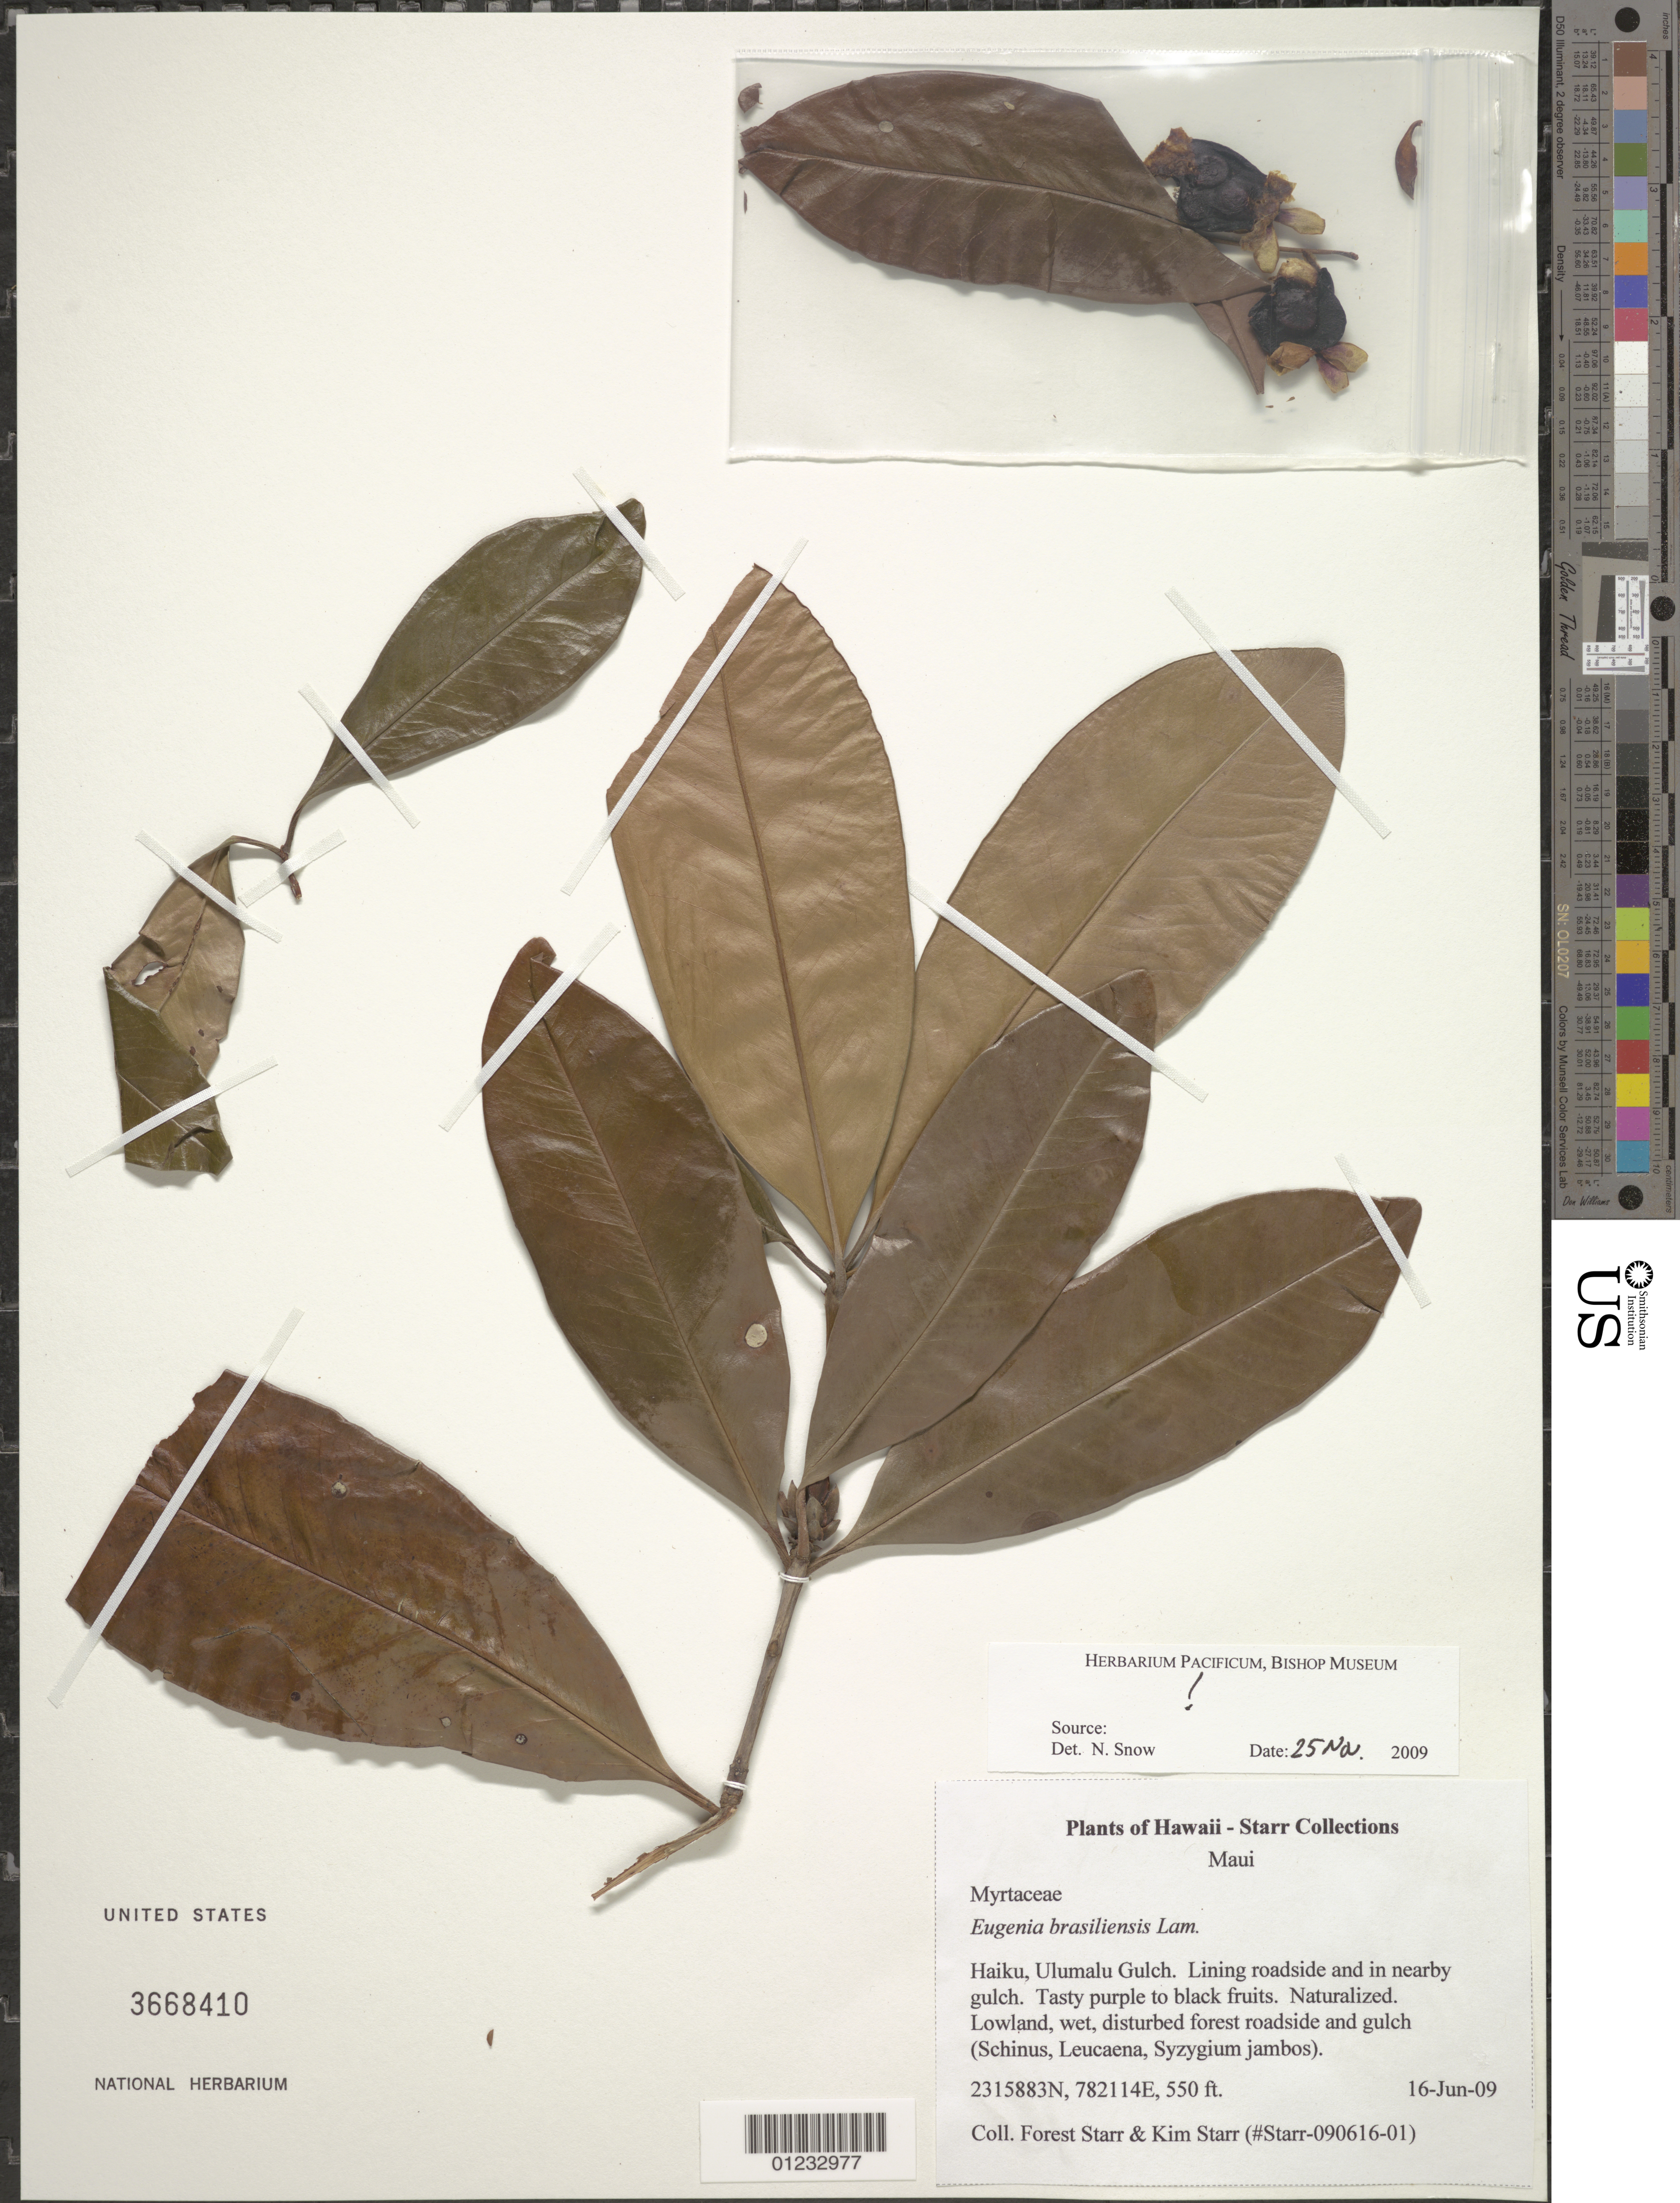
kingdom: Plantae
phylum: Tracheophyta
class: Magnoliopsida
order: Myrtales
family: Myrtaceae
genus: Eugenia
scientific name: Eugenia brasiliensis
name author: Lam.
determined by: Snow, N. W.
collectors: F. Starr & K. Starr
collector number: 090616-01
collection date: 2009-06-16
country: United States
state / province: Hawaii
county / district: Maui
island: Maui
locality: Haiku, Ulumalu gulch, lining roadside and nearby gulch.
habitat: Lowland, wet, disturbed, forest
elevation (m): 168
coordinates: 2315883 N, 782114E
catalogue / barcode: US 3668410